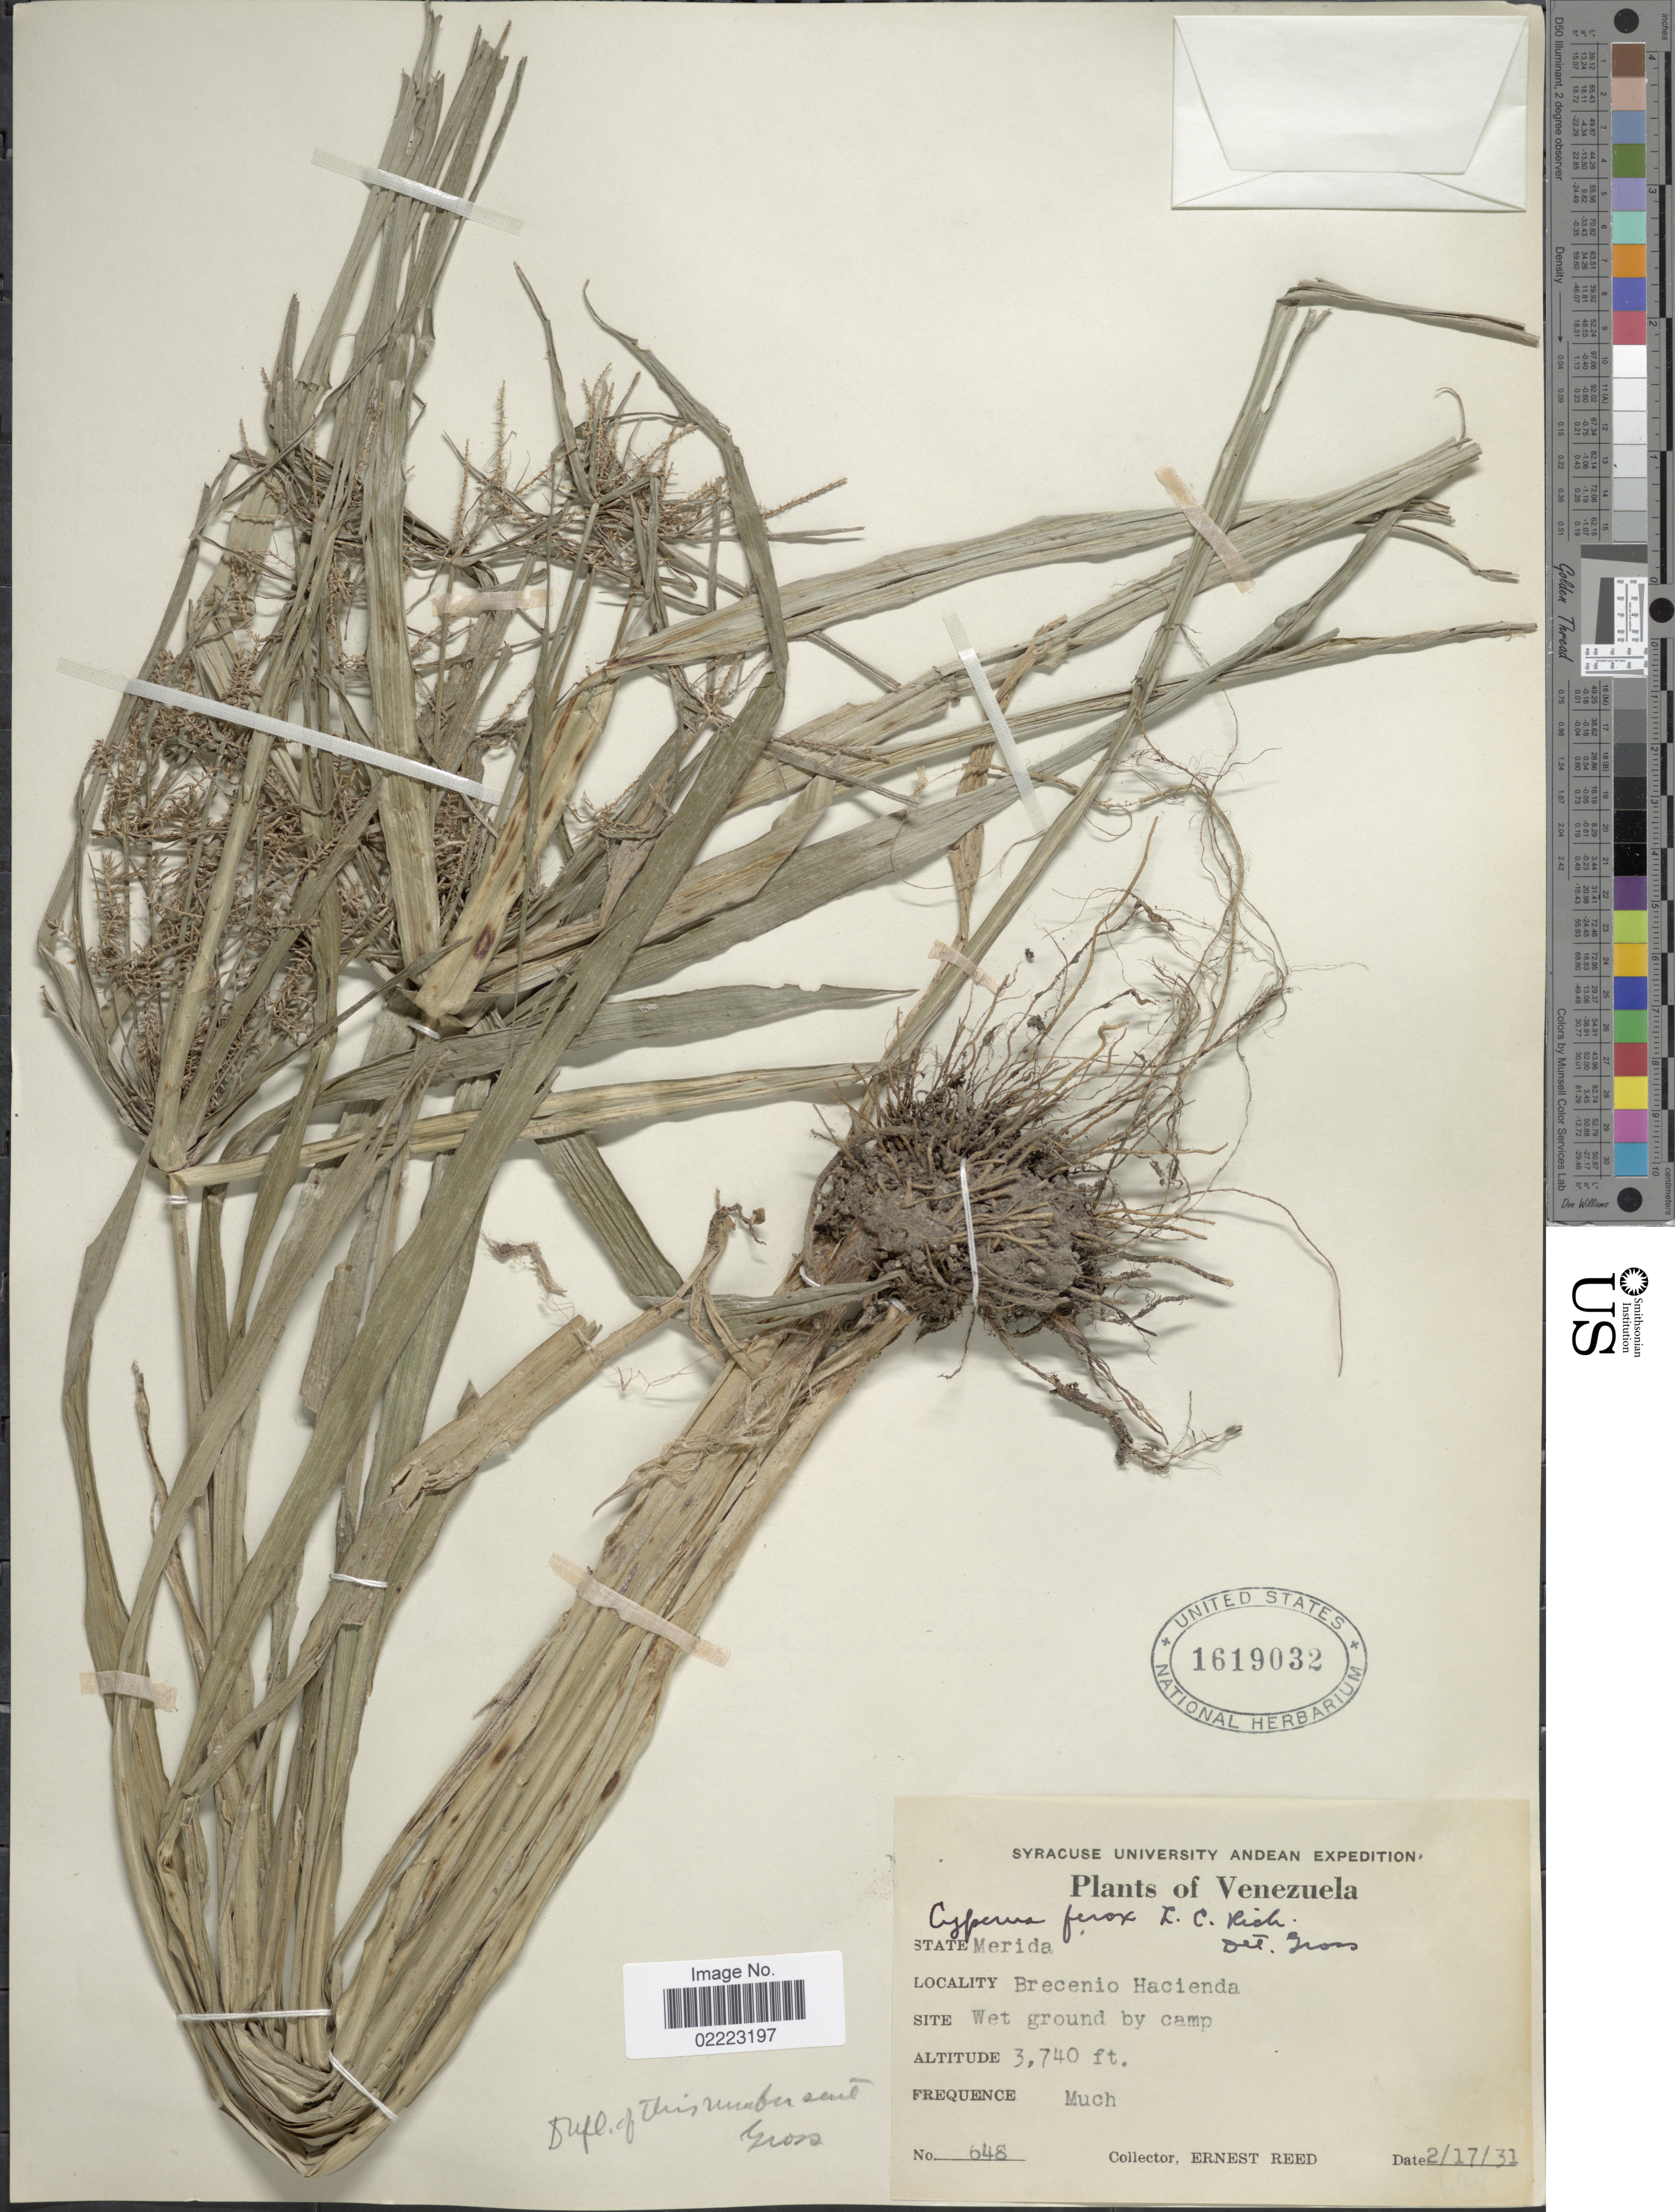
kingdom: Plantae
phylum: Tracheophyta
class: Liliopsida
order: Poales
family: Cyperaceae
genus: Cyperus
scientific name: Cyperus odoratus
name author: L.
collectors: E. Reed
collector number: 648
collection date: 1931-02-17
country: Venezuela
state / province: Mérida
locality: Brecenia Hacienda, Site Wet ground by camp.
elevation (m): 1140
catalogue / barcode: US 1619032